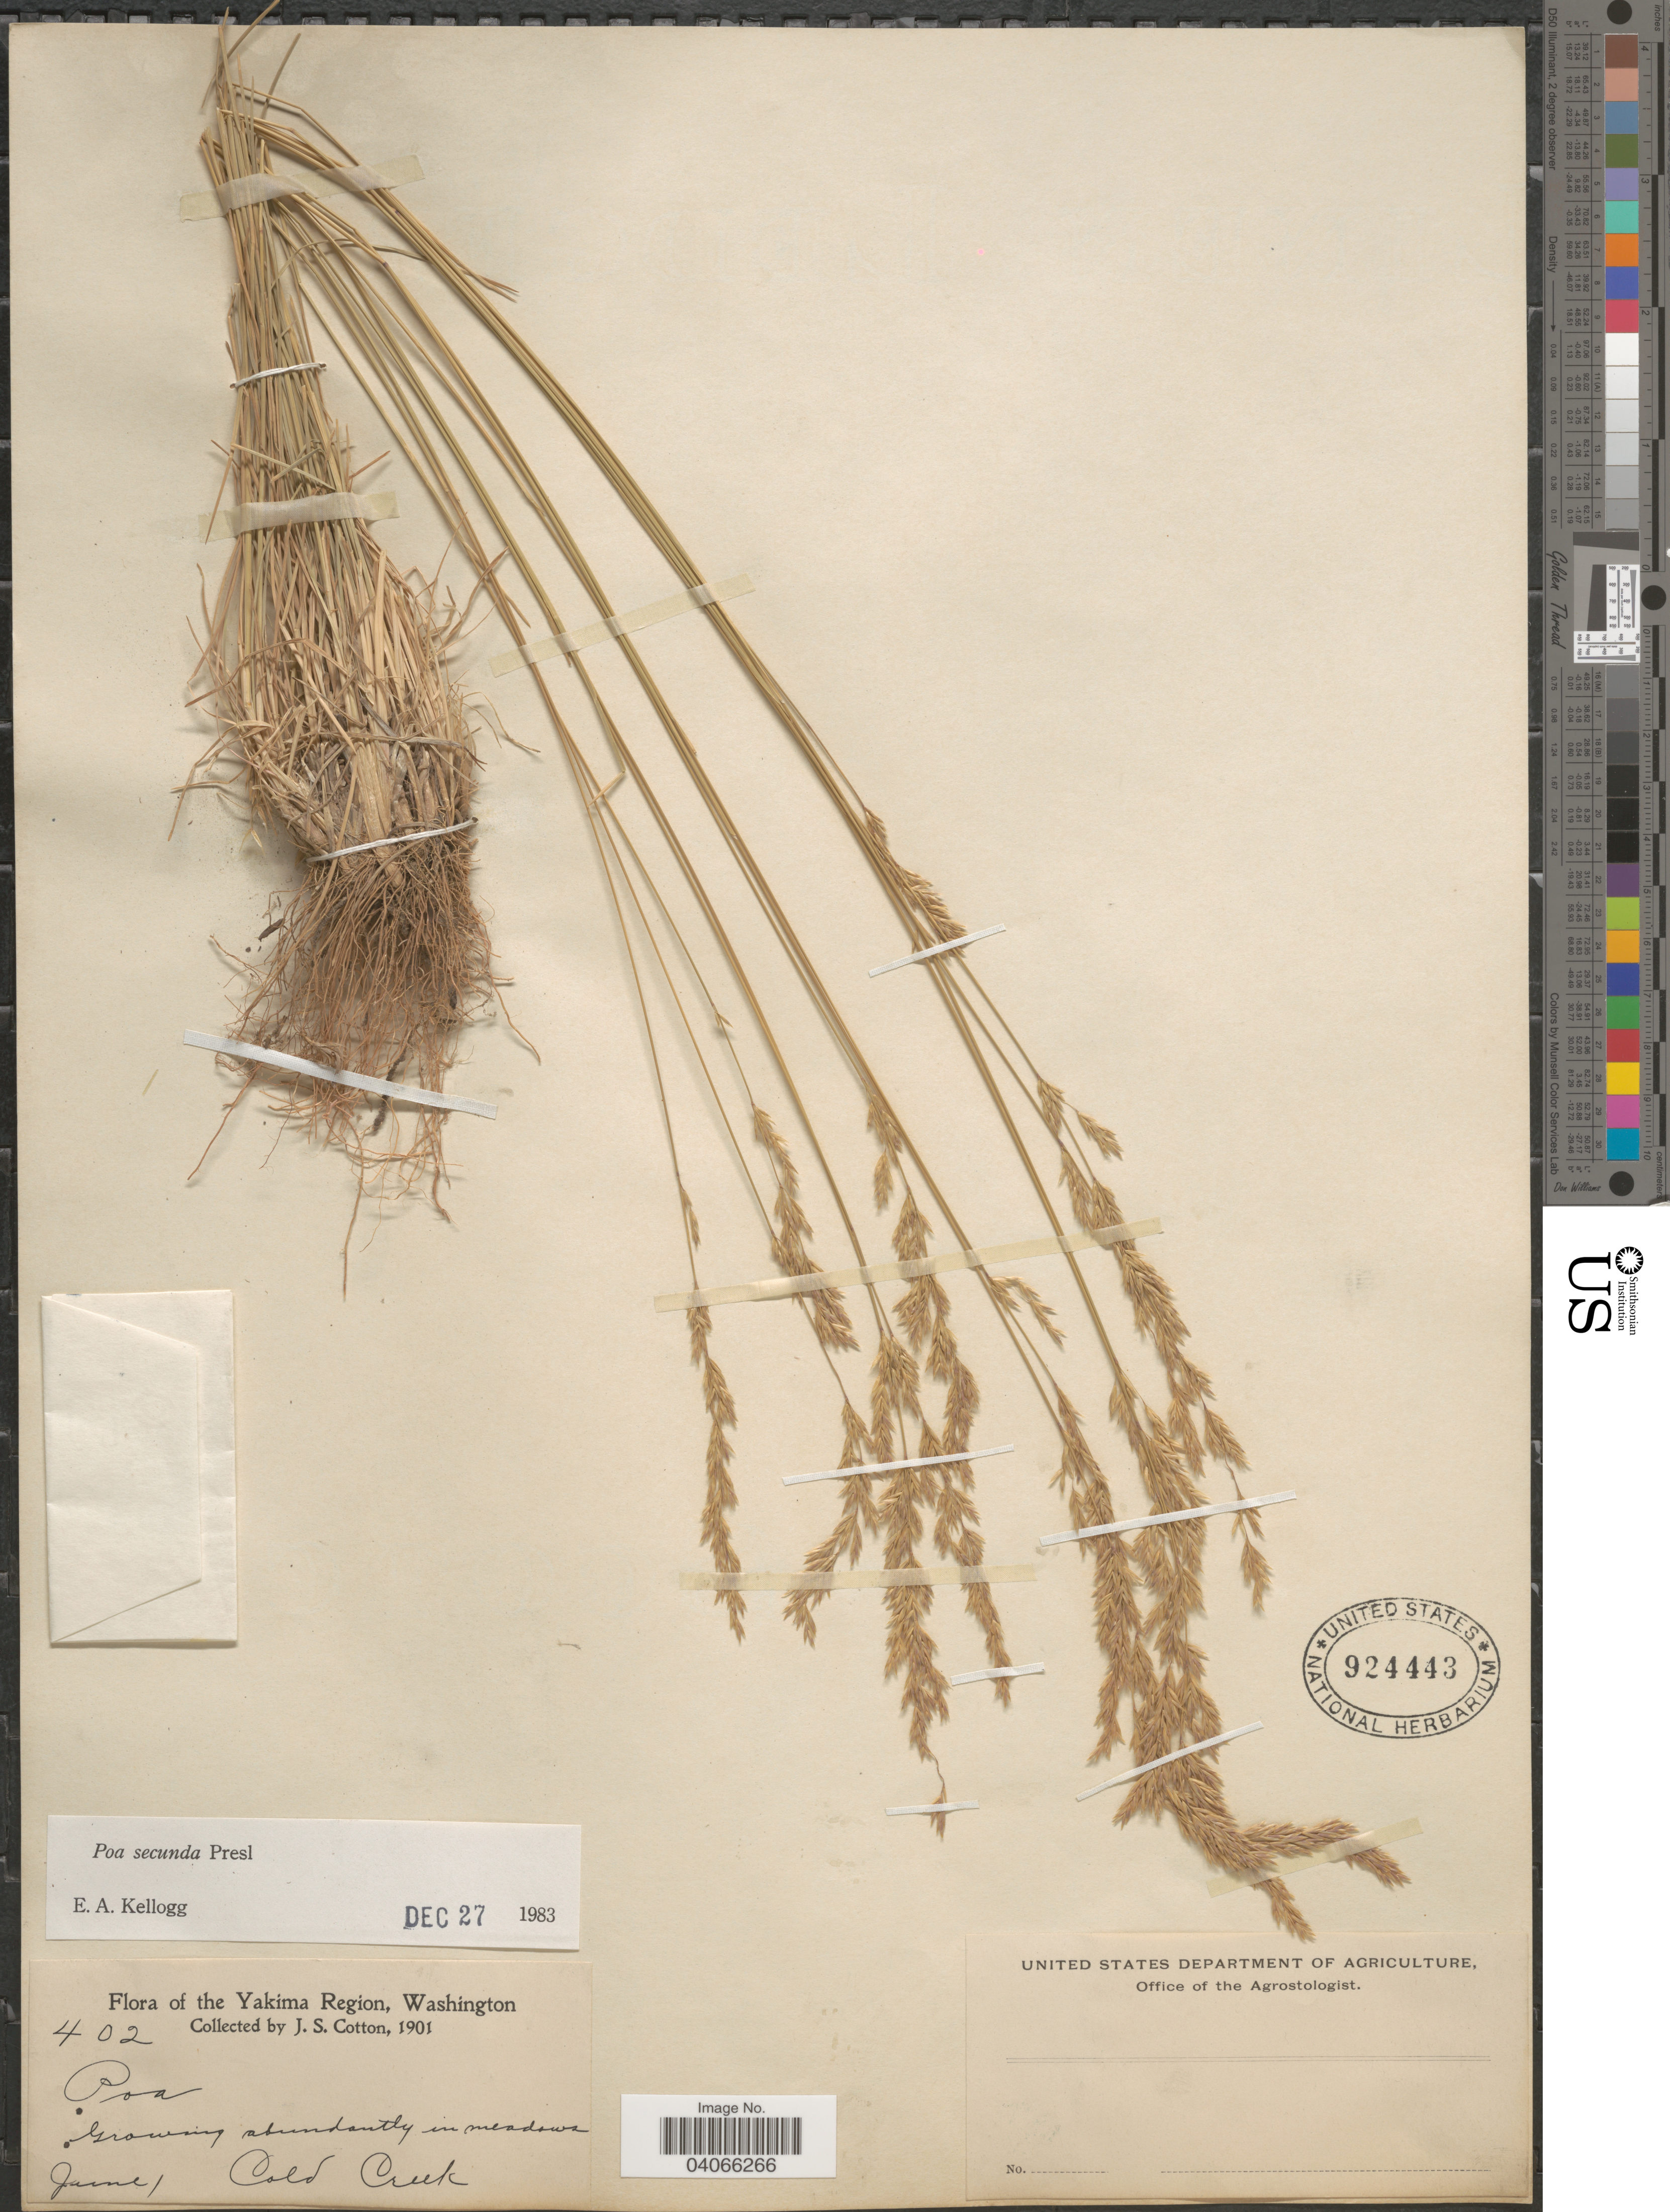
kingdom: Plantae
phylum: Tracheophyta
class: Liliopsida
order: Poales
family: Poaceae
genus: Poa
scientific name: Poa secunda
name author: J. Presl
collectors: J. S. Cotton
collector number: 402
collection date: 1901-06-01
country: United States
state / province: Washington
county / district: Yakima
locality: Yakima Region. Cold Creek.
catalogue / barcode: US 924443